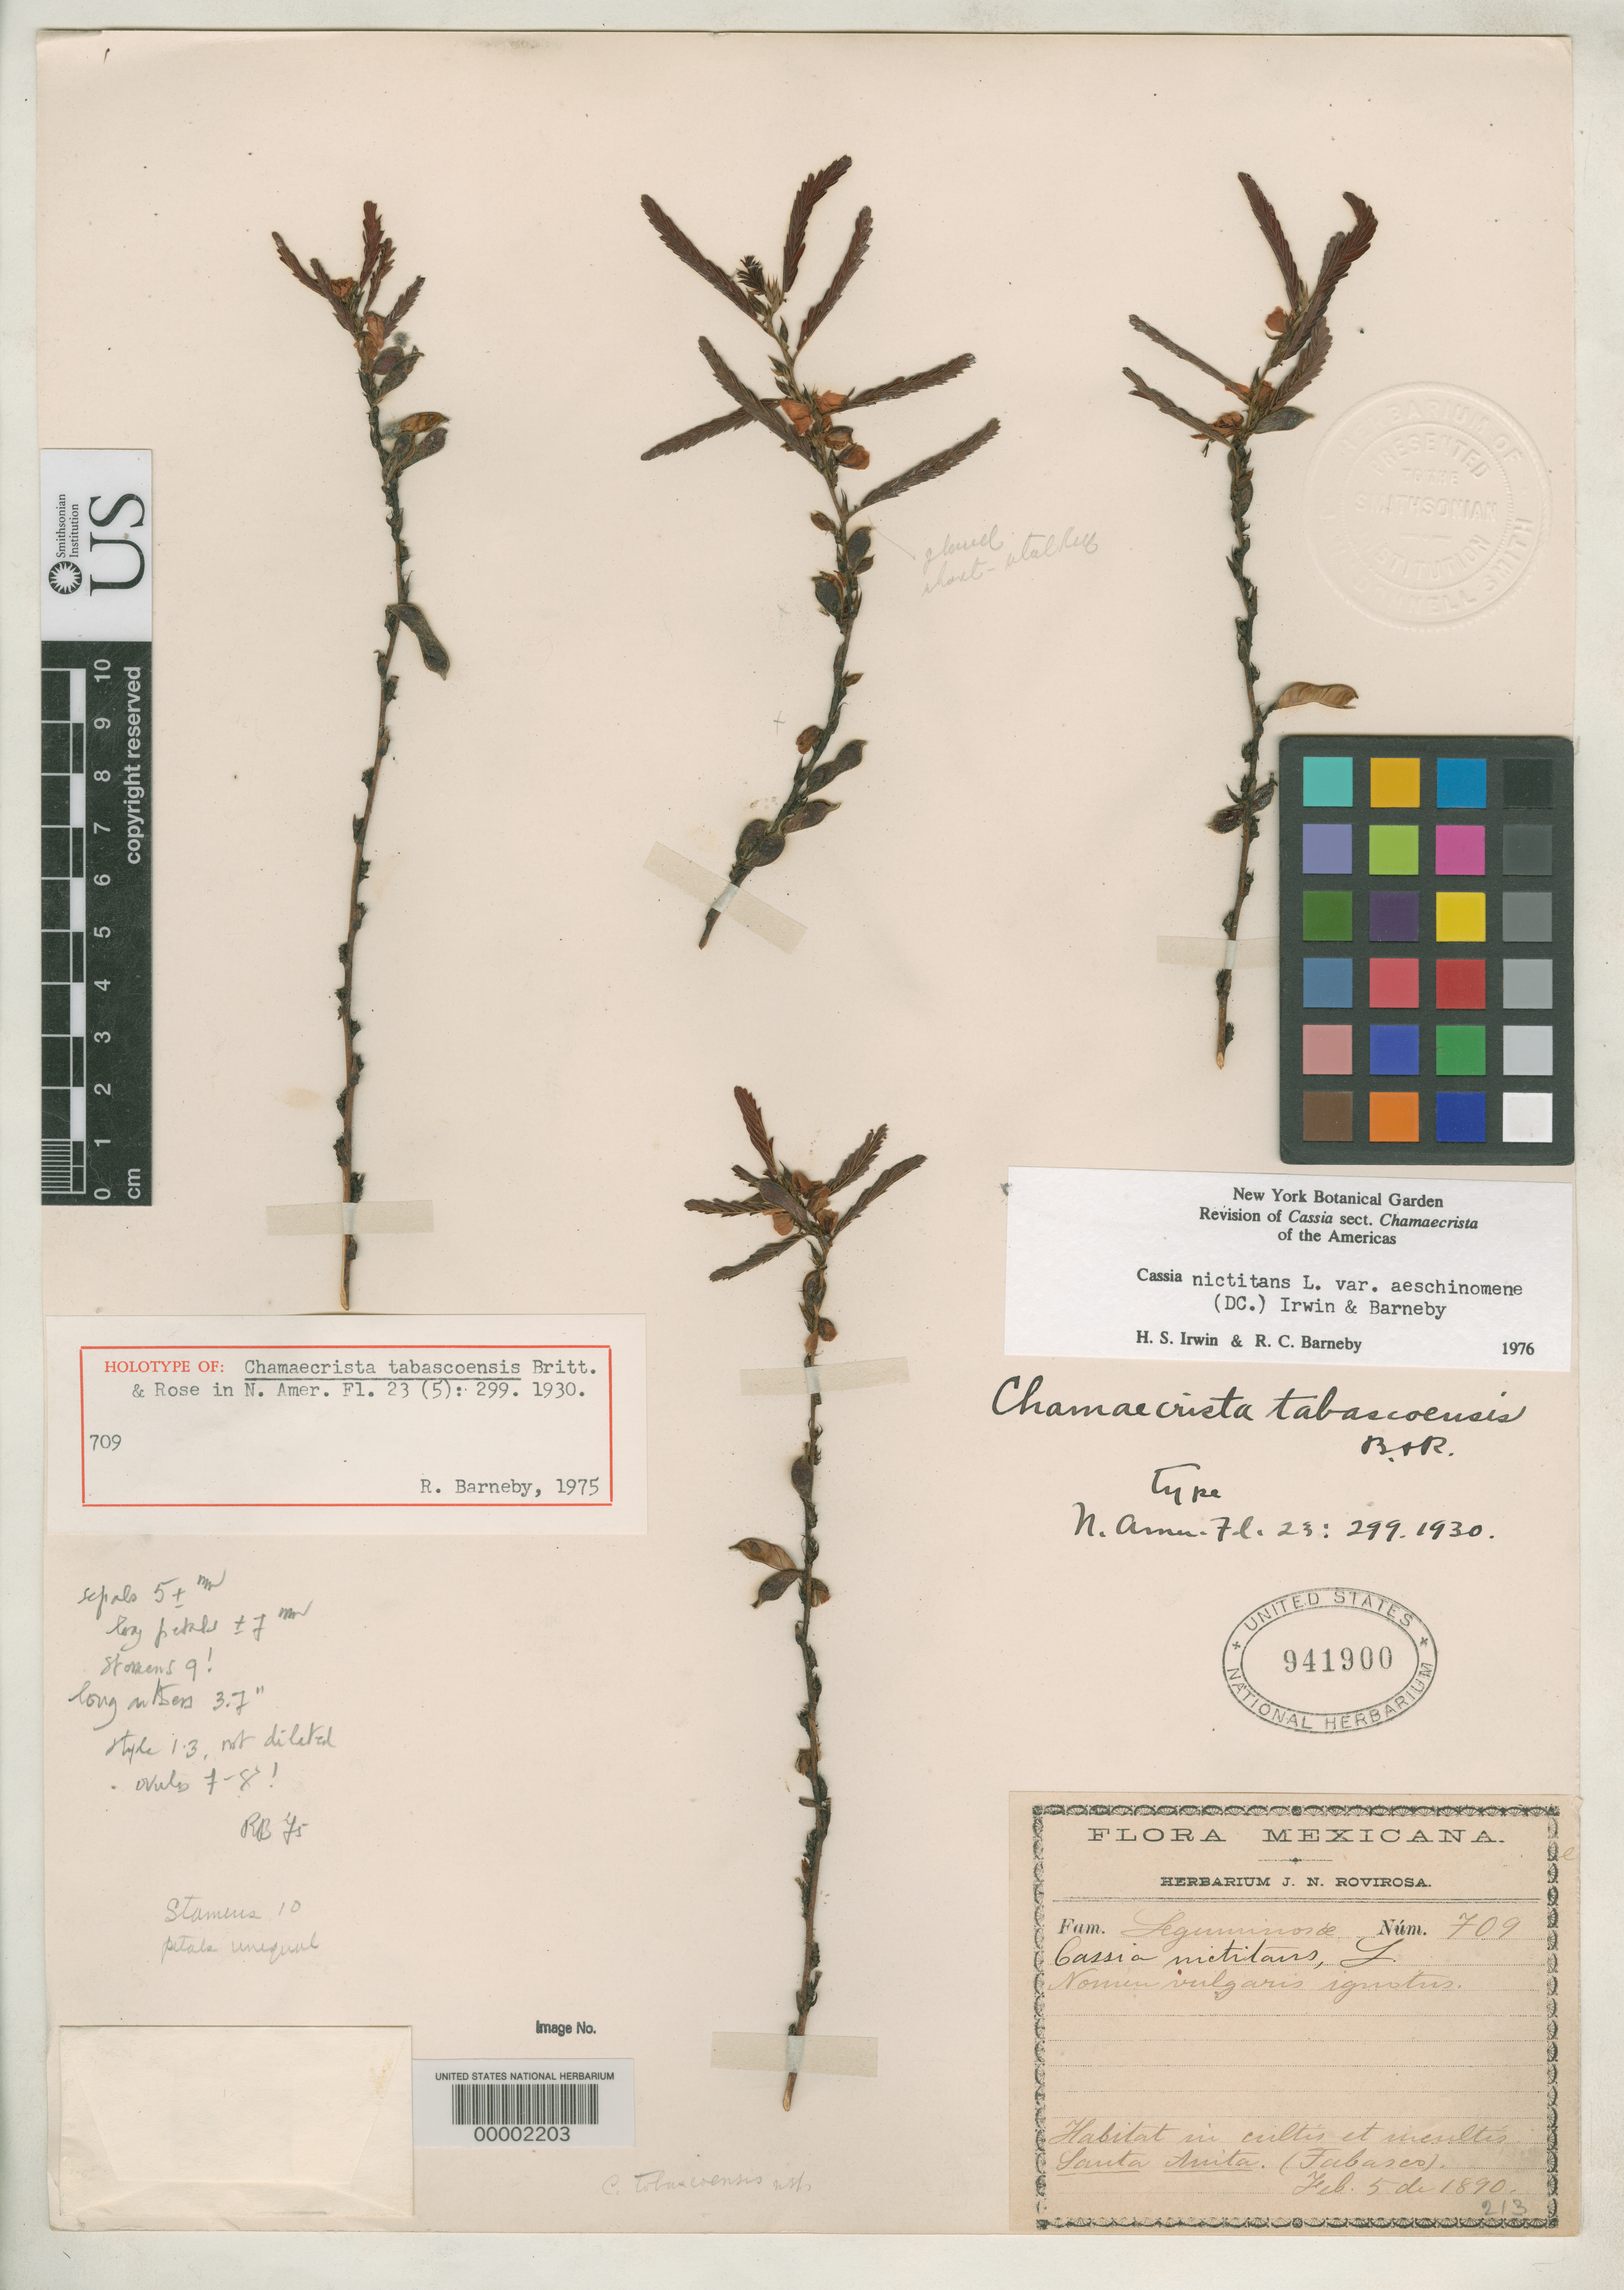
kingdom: Plantae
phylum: Tracheophyta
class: Magnoliopsida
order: Fabales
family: Fabaceae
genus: Chamaecrista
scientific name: Chamaecrista tabascoensis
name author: Britton & Rose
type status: Holotype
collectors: J. N. Rovirosa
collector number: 709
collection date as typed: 05 Feb 1890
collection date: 1890-02-05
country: Mexico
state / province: Tabasco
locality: Santa Anita.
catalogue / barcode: US 941900